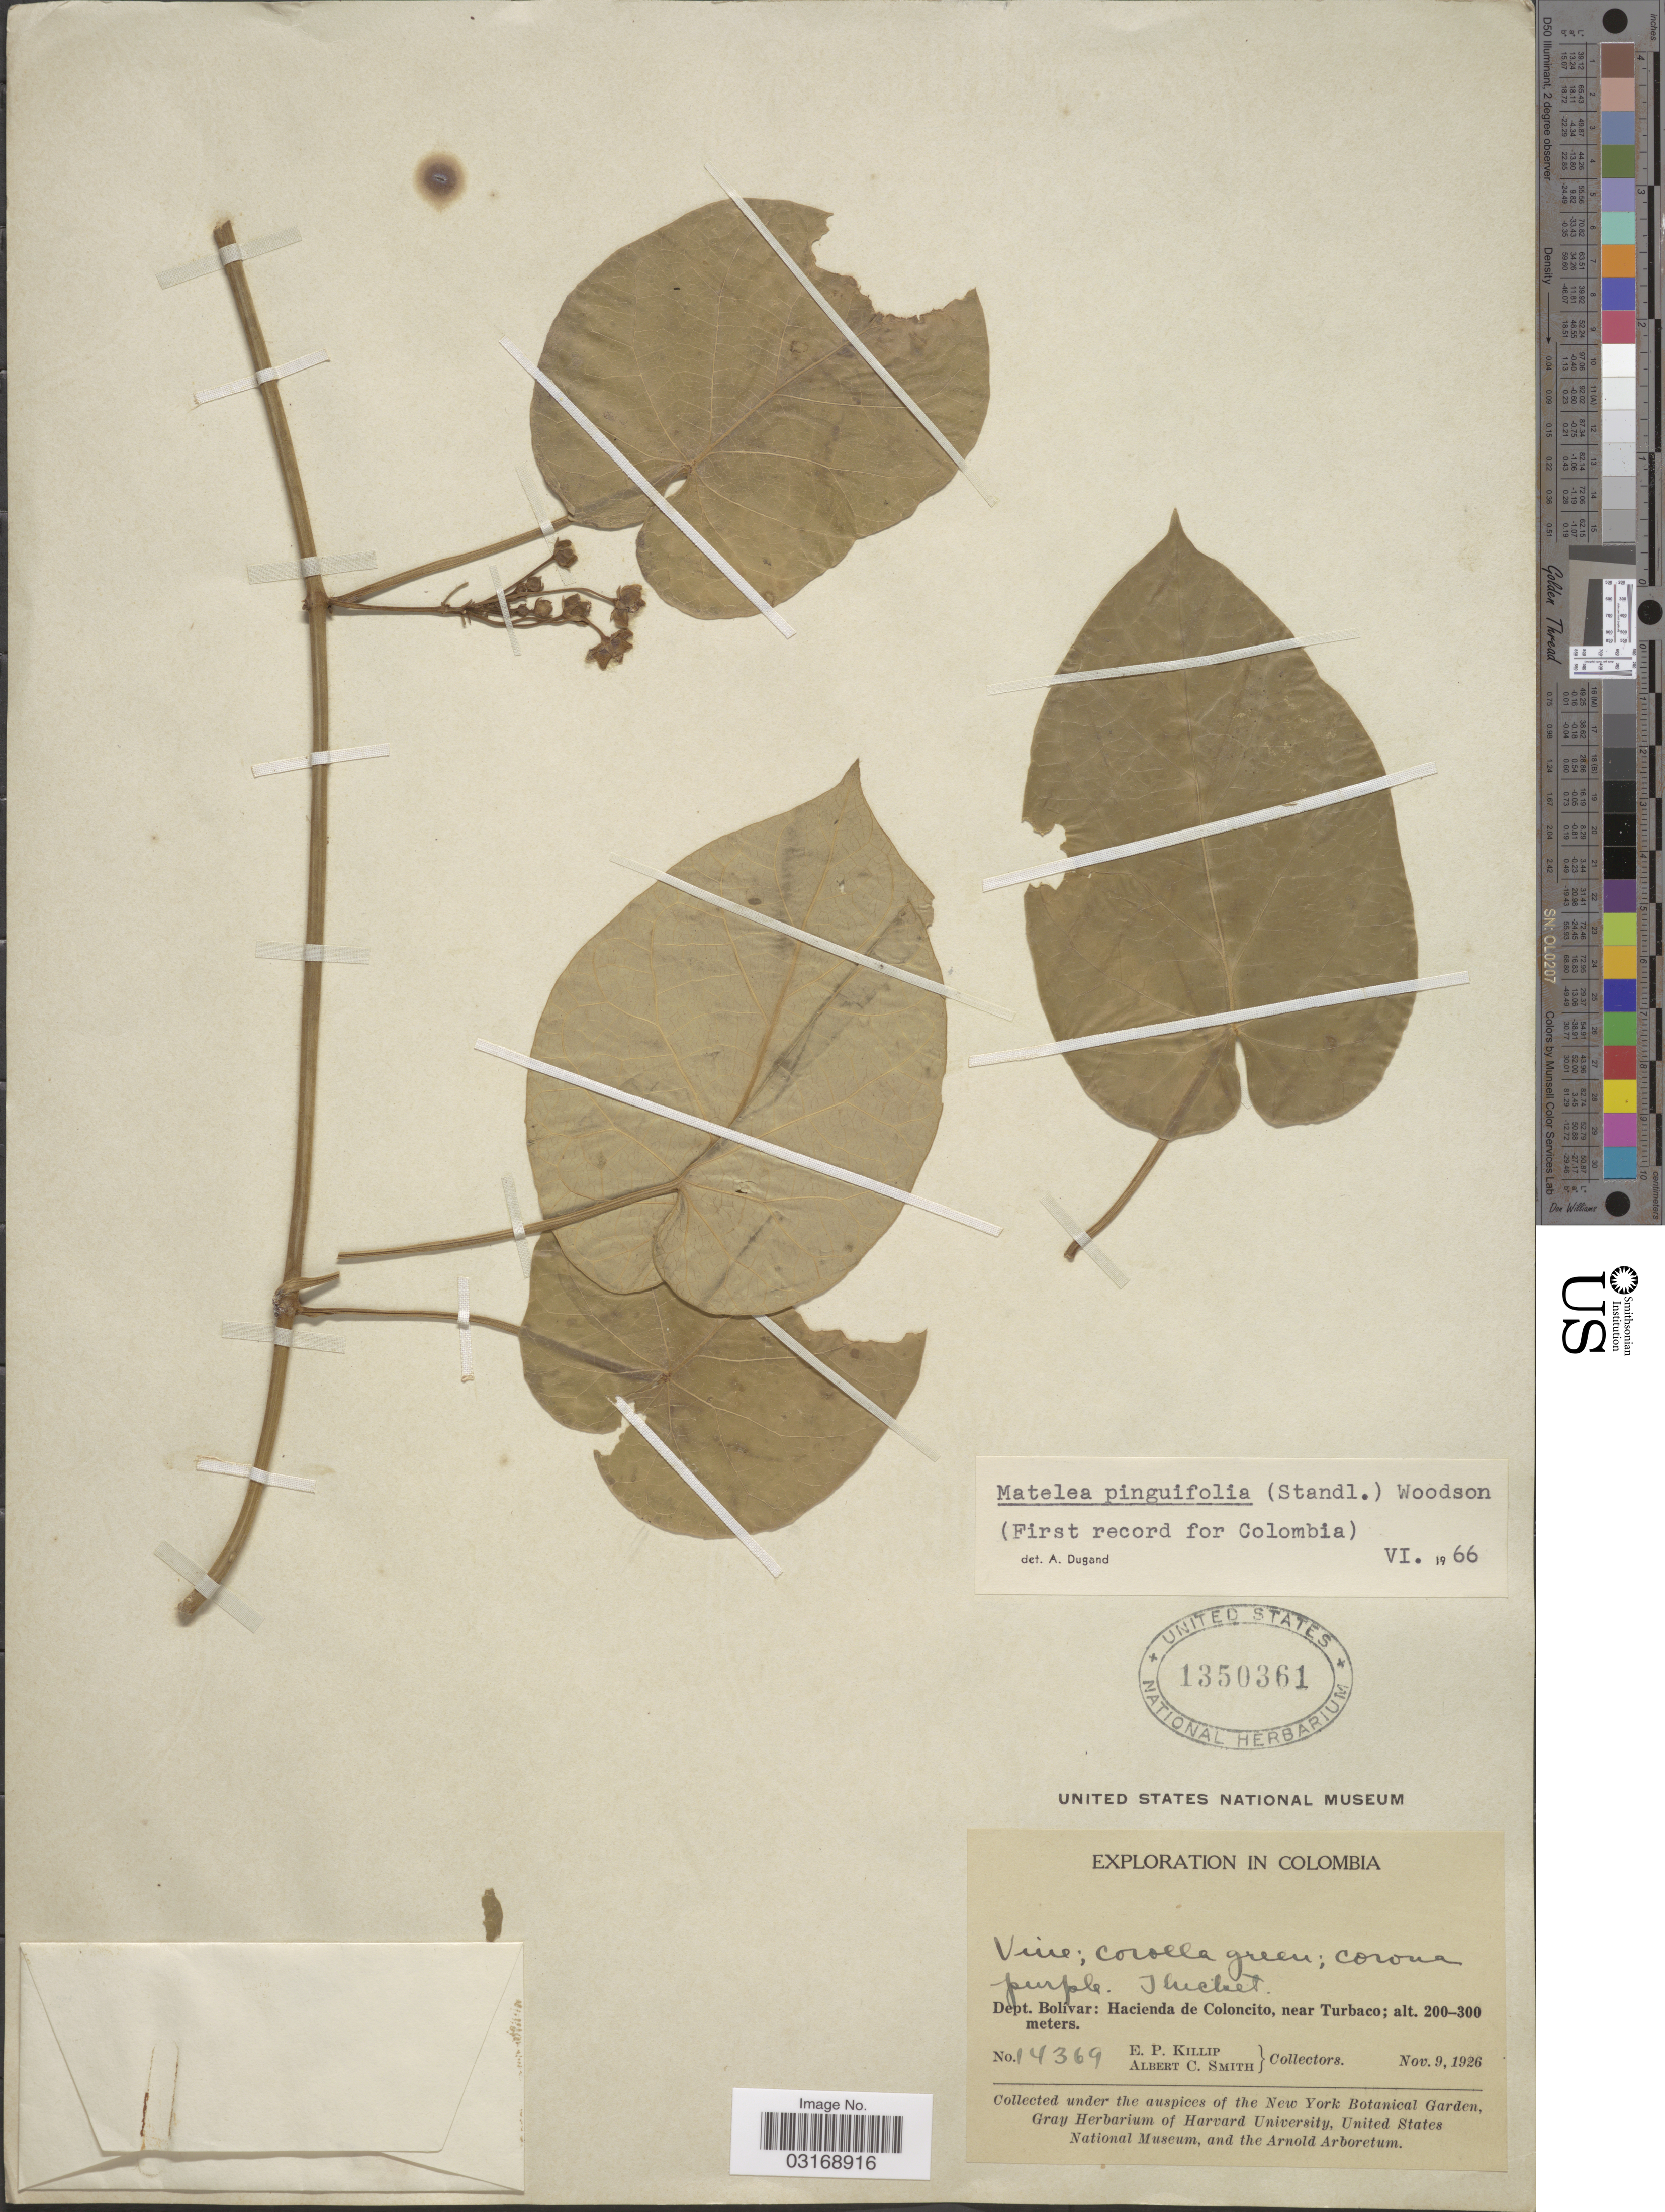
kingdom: Plantae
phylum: Tracheophyta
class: Magnoliopsida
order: Gentianales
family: Apocynaceae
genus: Matelea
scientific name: Matelea pinguifolia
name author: (Standl.) Woodson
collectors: E. P. Killip & A. C. Smith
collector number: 14369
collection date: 1926-11-09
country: Colombia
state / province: Bolívar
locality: Dept. Bolívar: Hacienda de Coloncito, near Turbaco.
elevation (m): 200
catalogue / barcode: US 1350361